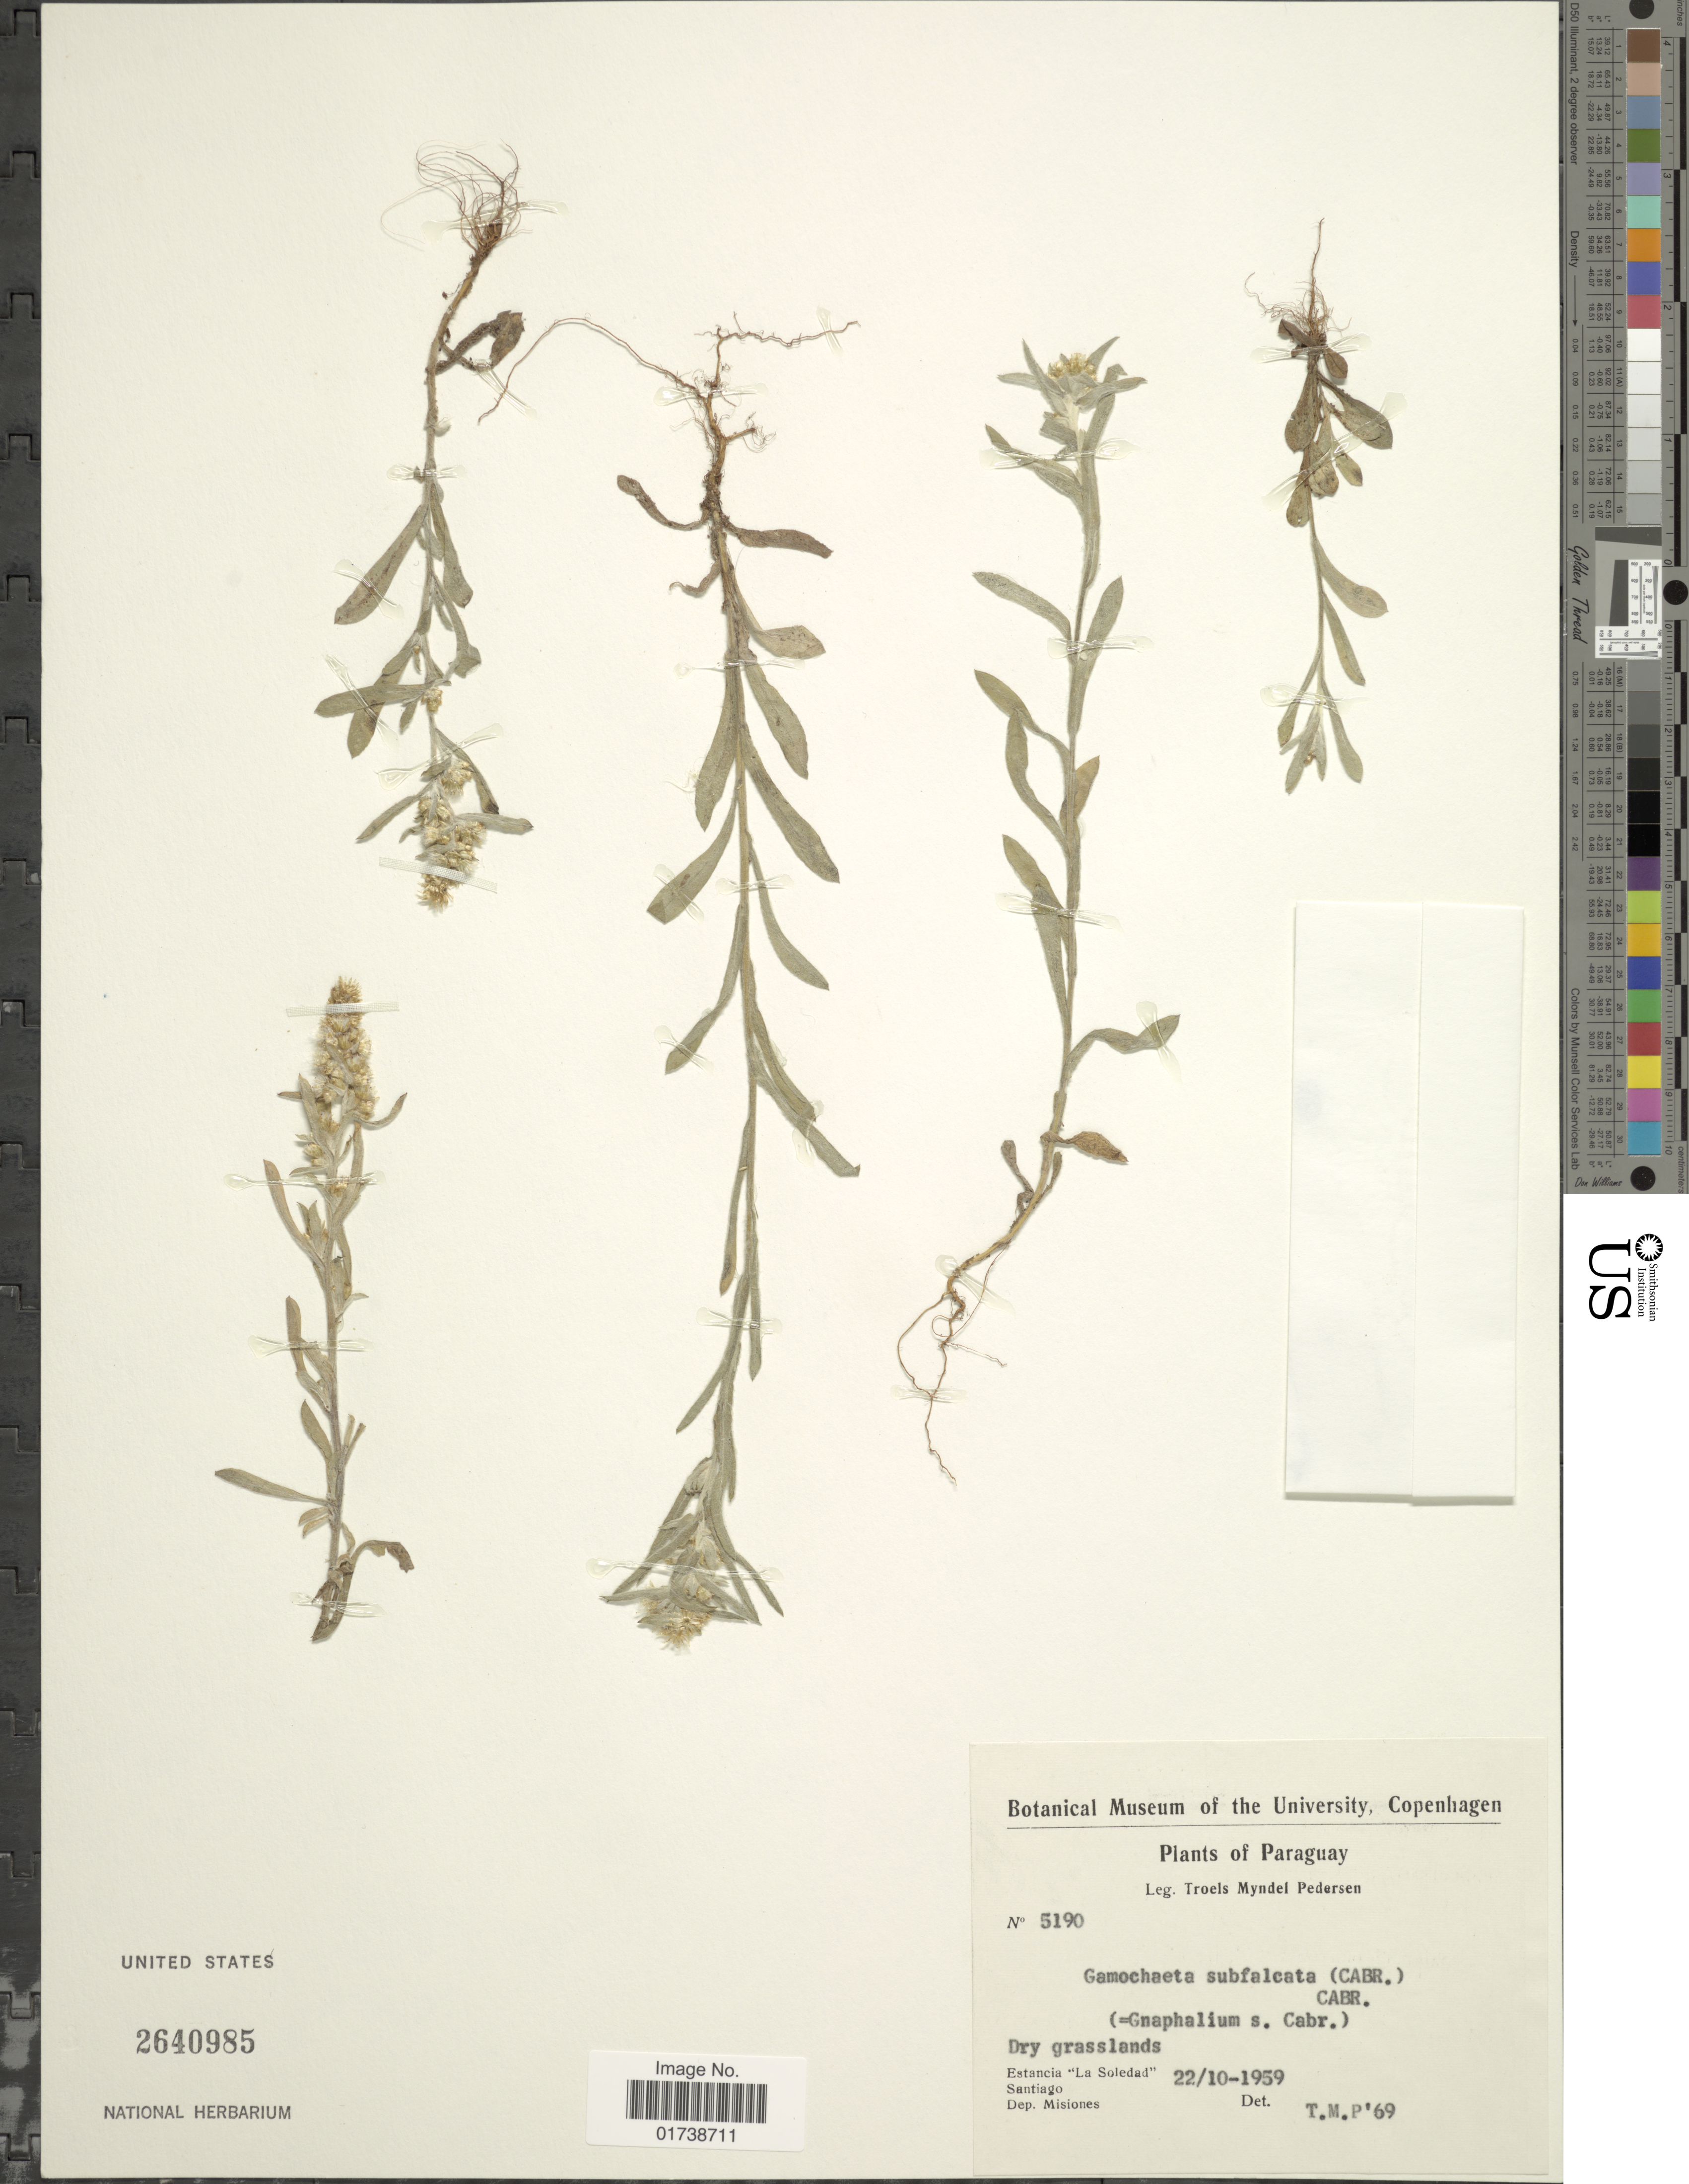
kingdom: Plantae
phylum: Tracheophyta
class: Magnoliopsida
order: Asterales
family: Asteraceae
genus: Gamochaeta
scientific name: Gamochaeta subfalcata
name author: (Cabrera) Cabrera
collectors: T. Pederson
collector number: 5190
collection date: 1959-10-22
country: Paraguay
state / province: Misiones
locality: Estancia "La Soledad", Santiago, Dep. Misiones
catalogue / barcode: US 2640985